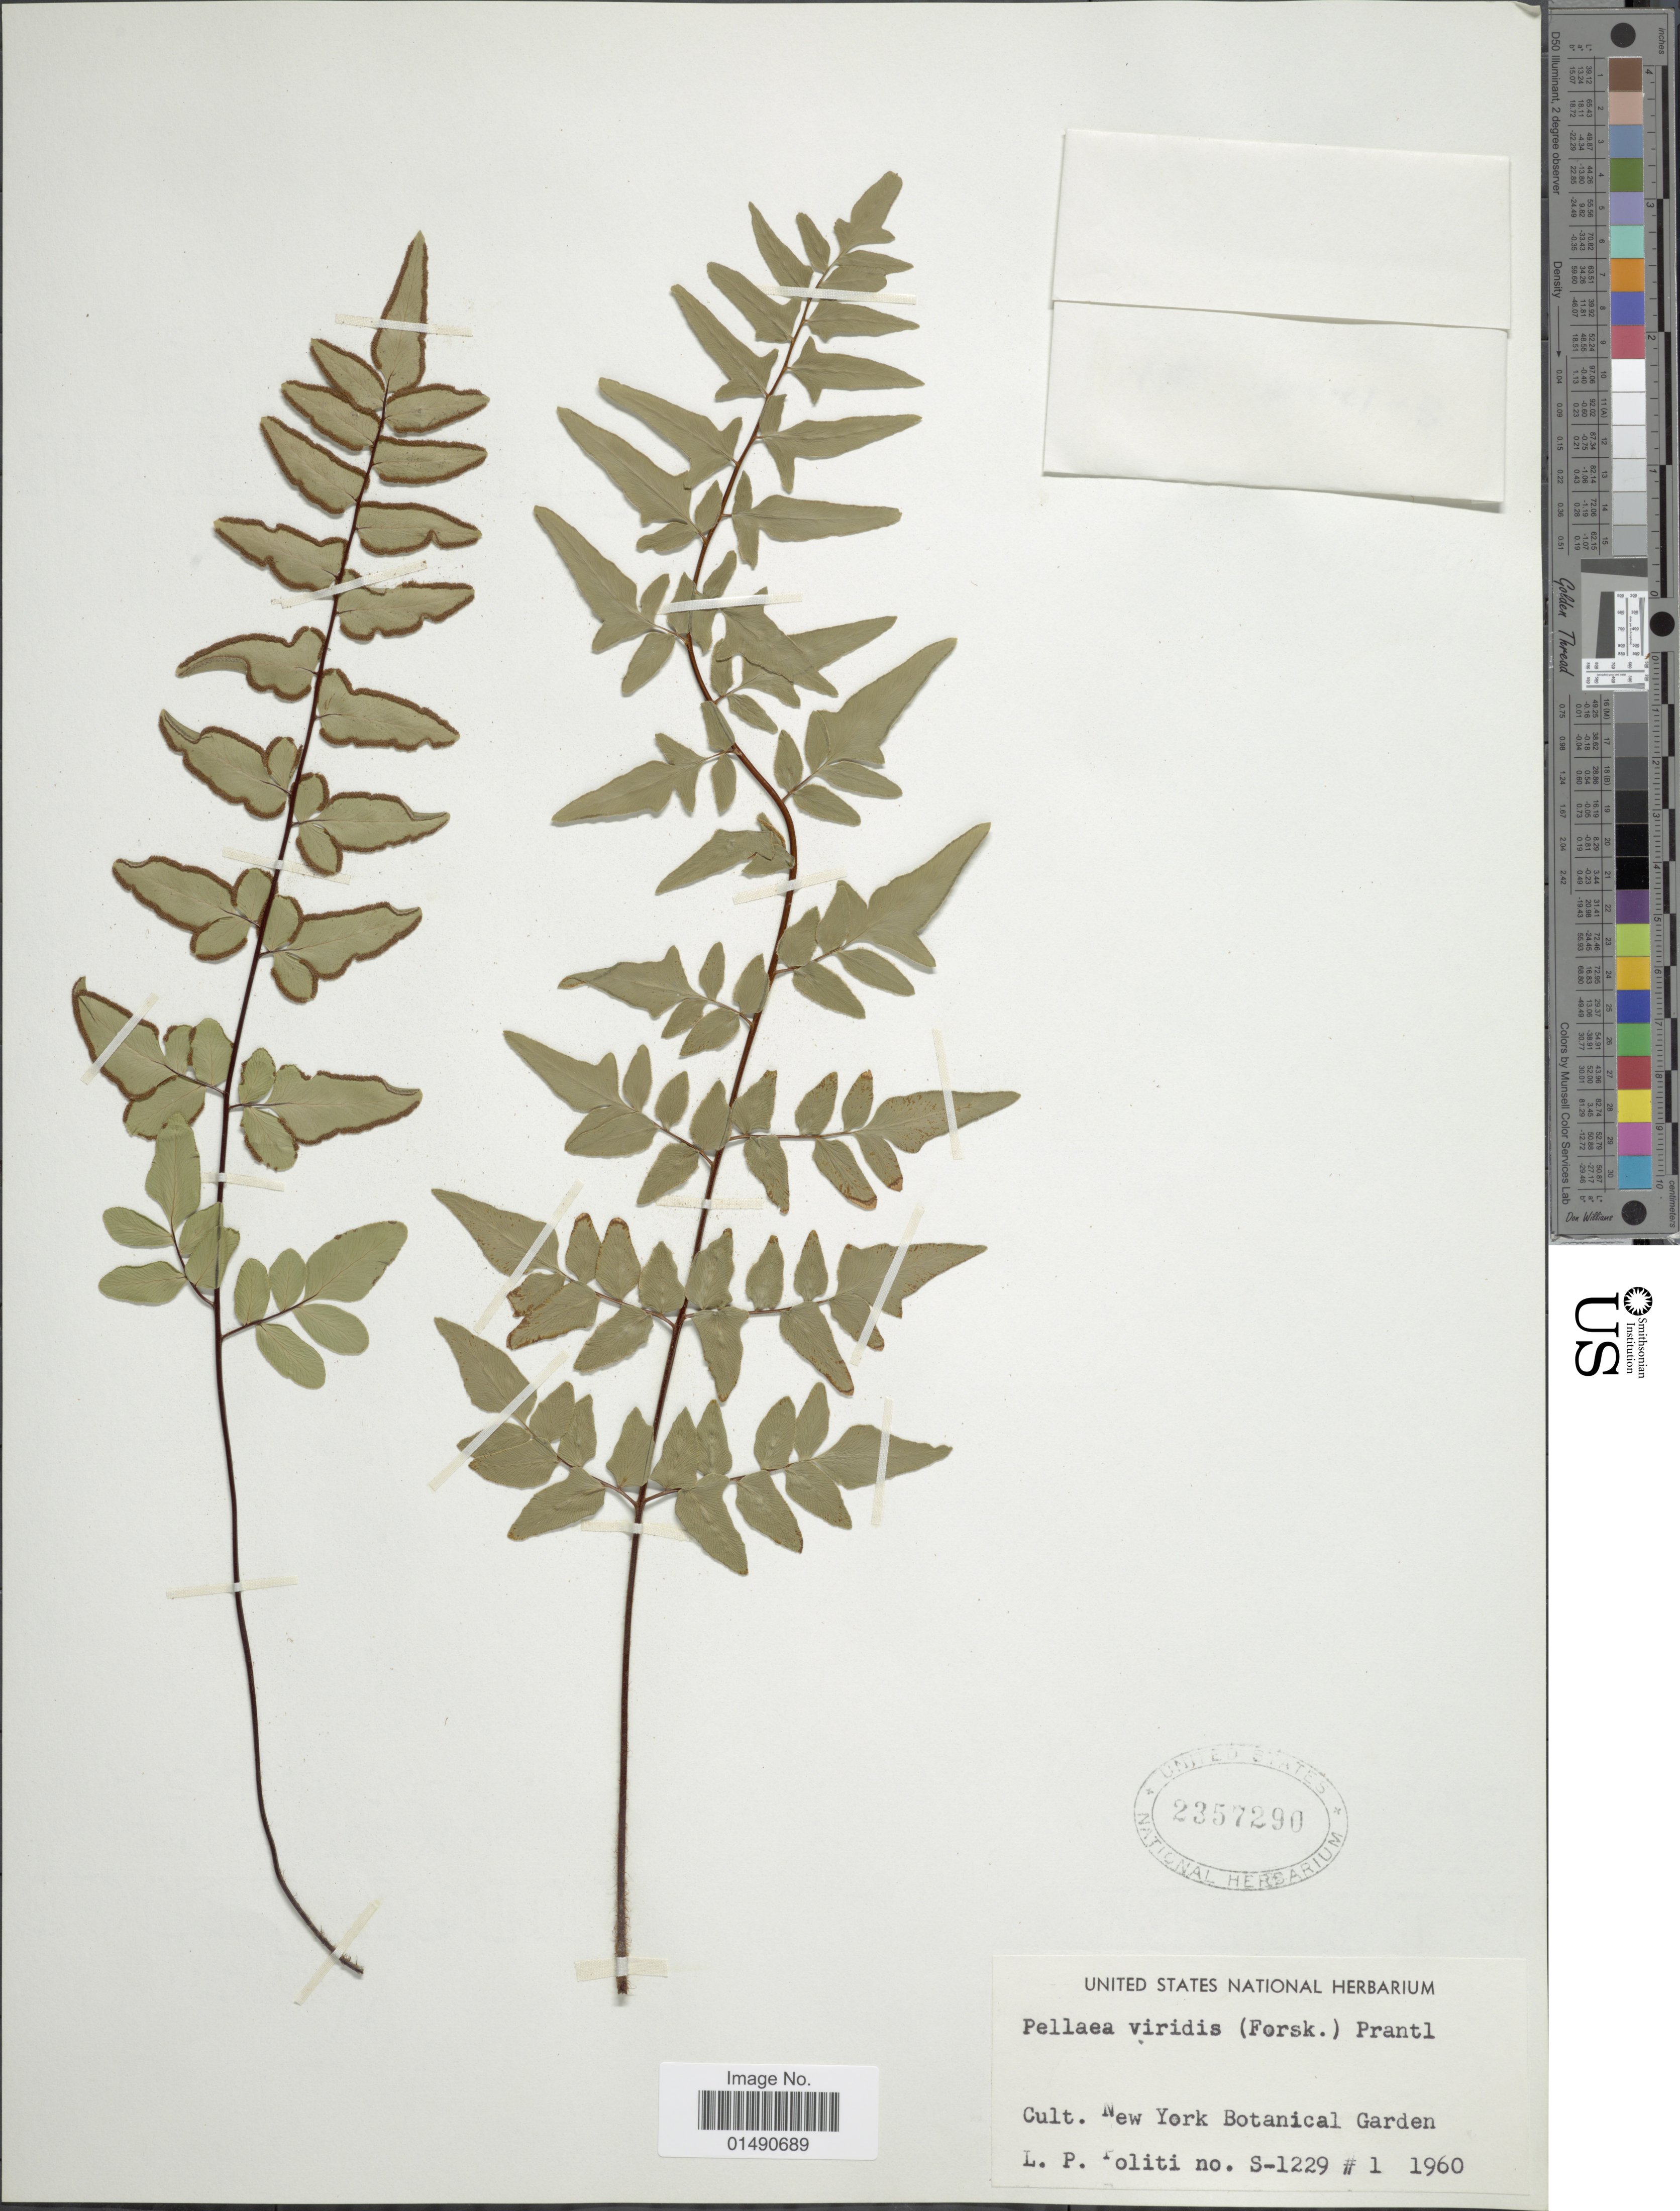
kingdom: Plantae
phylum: Tracheophyta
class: Polypodiopsida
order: Polypodiales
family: Pteridaceae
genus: Pellaea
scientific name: Pellaea viridis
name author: (Forssk.) Prantl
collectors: L. Politi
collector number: S-1229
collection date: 1960-01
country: United States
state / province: New York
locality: New York Botanical Garden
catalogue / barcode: US 2357290